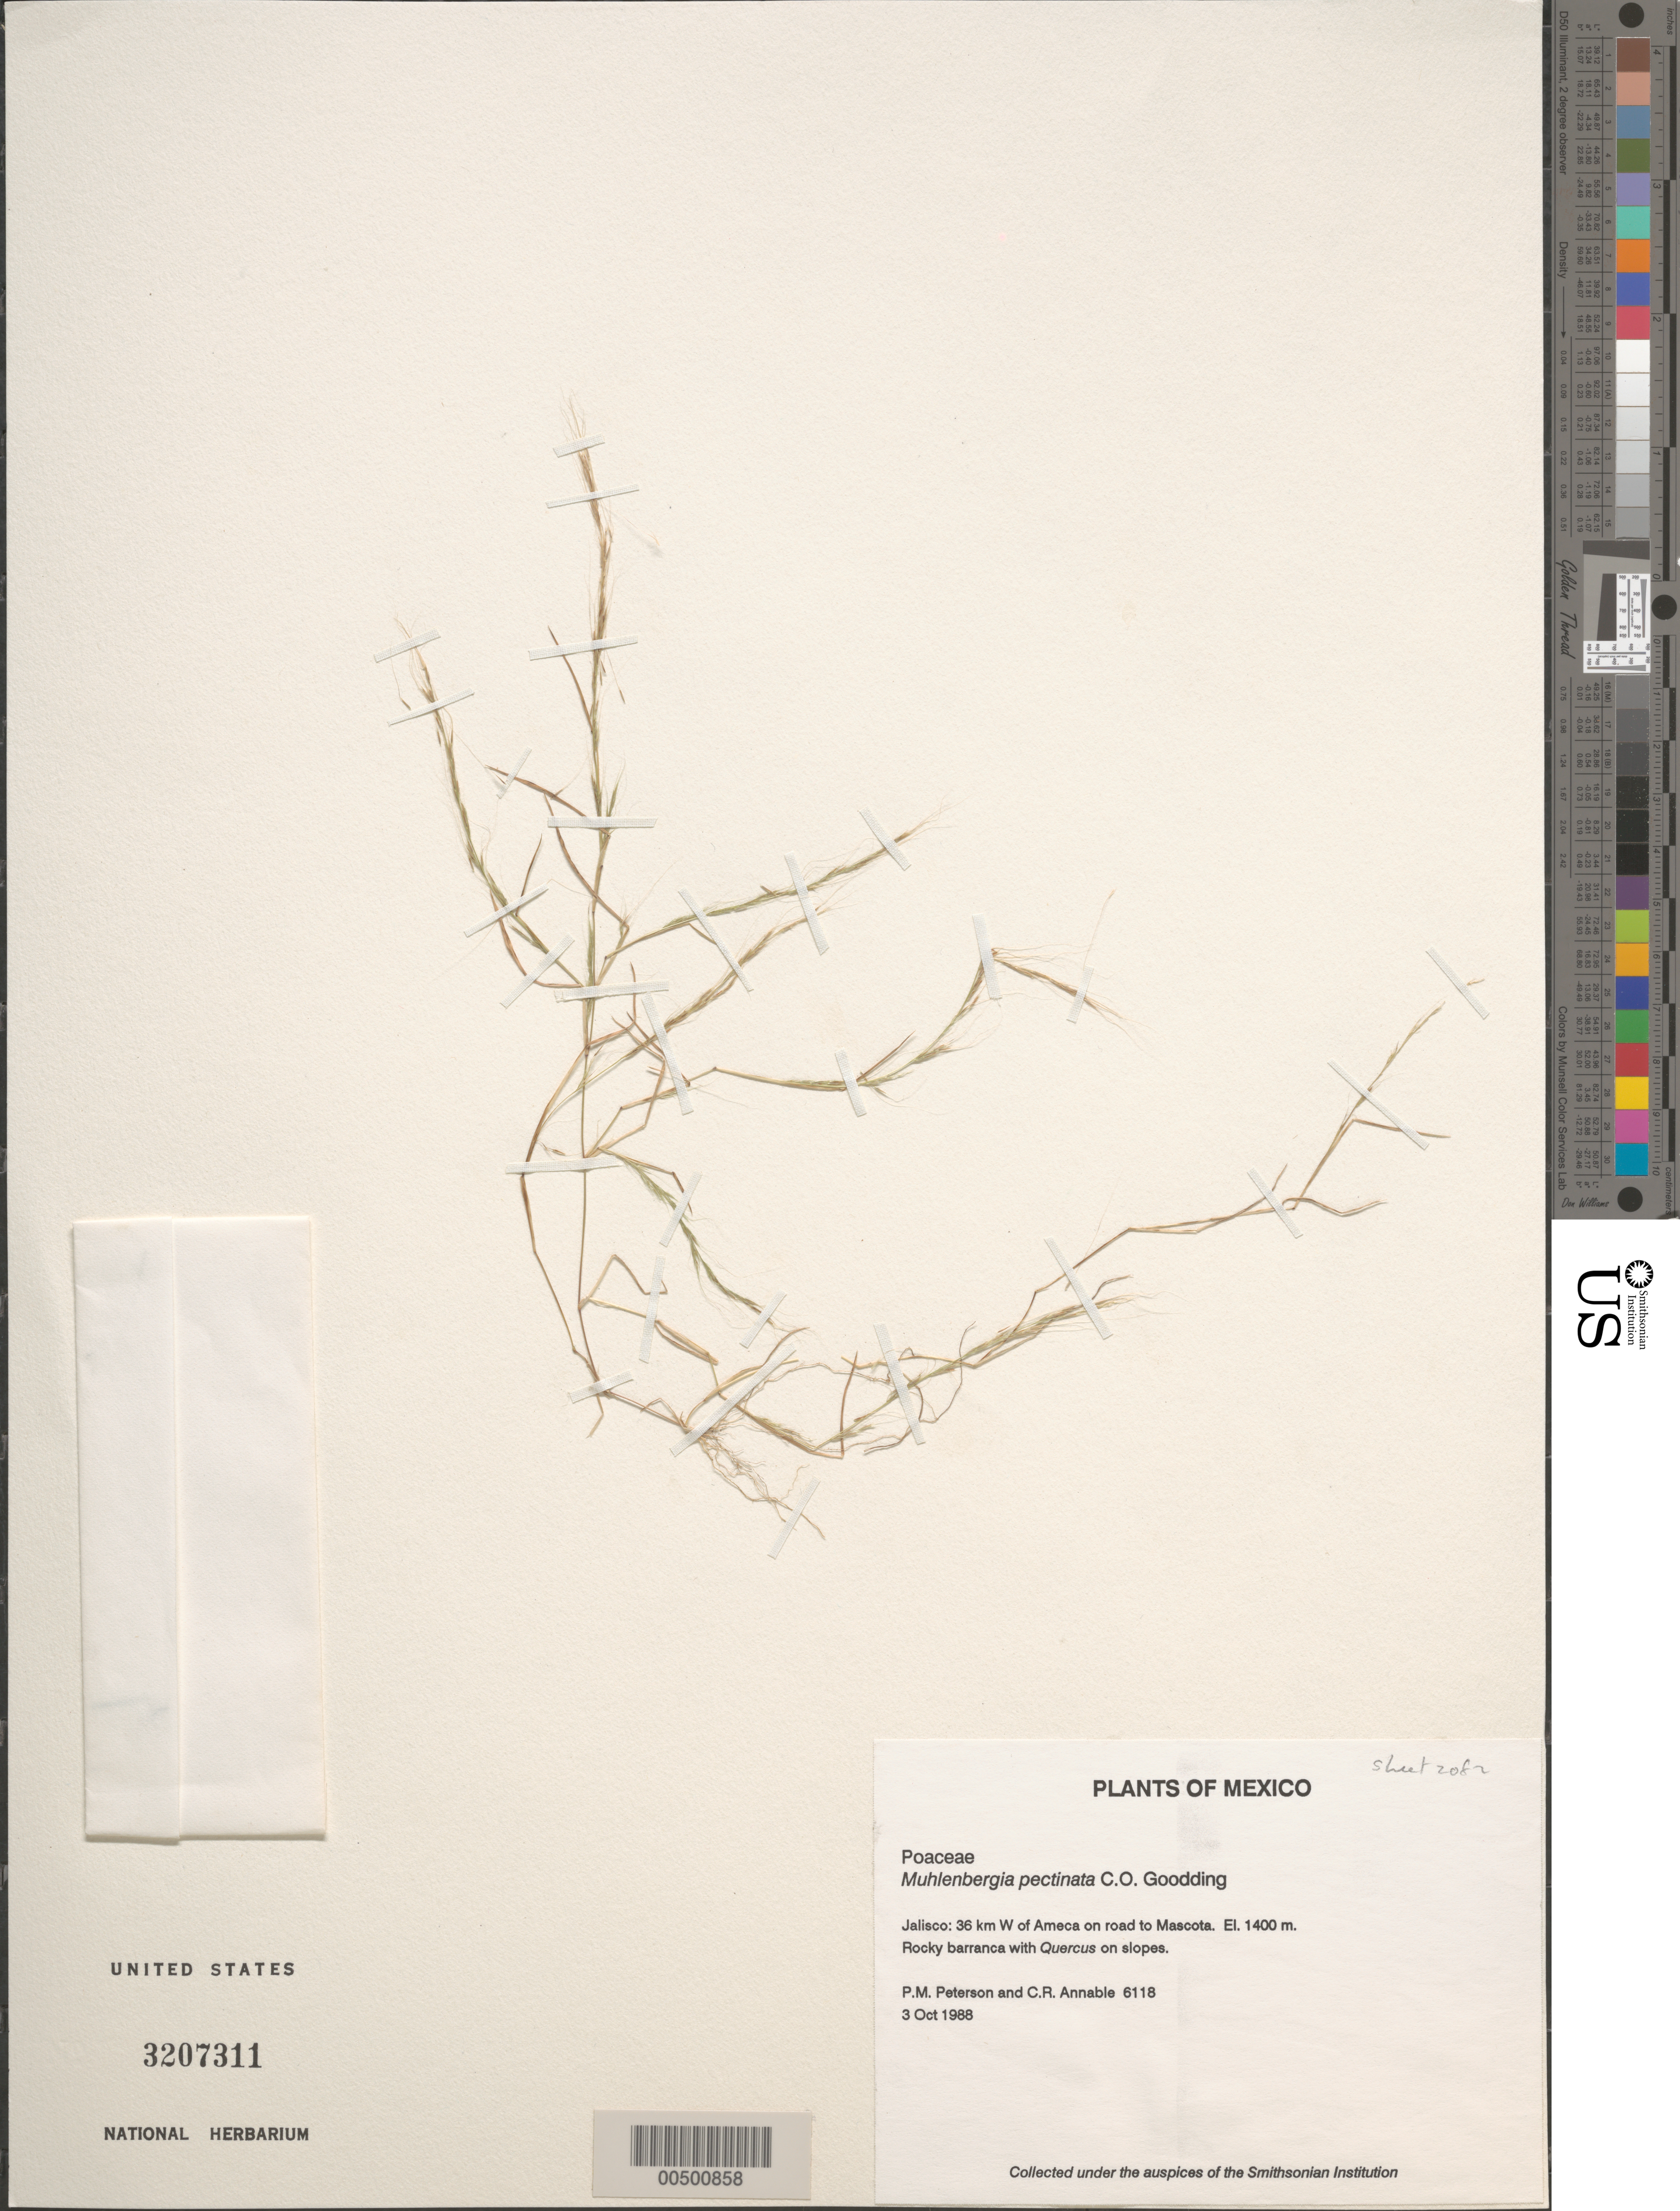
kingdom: Plantae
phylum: Tracheophyta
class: Liliopsida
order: Poales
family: Poaceae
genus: Muhlenbergia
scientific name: Muhlenbergia pectinata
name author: C.O. Goodd.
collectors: P. M. Peterson & C. R. Annable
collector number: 06118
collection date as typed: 03 Oct 1988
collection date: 1988-10-03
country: Mexico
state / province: Jalisco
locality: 36 km W of Ameca on road to Mascota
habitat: Rocky barranca with Quercus on slopes.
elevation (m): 1400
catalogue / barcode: US 3207311